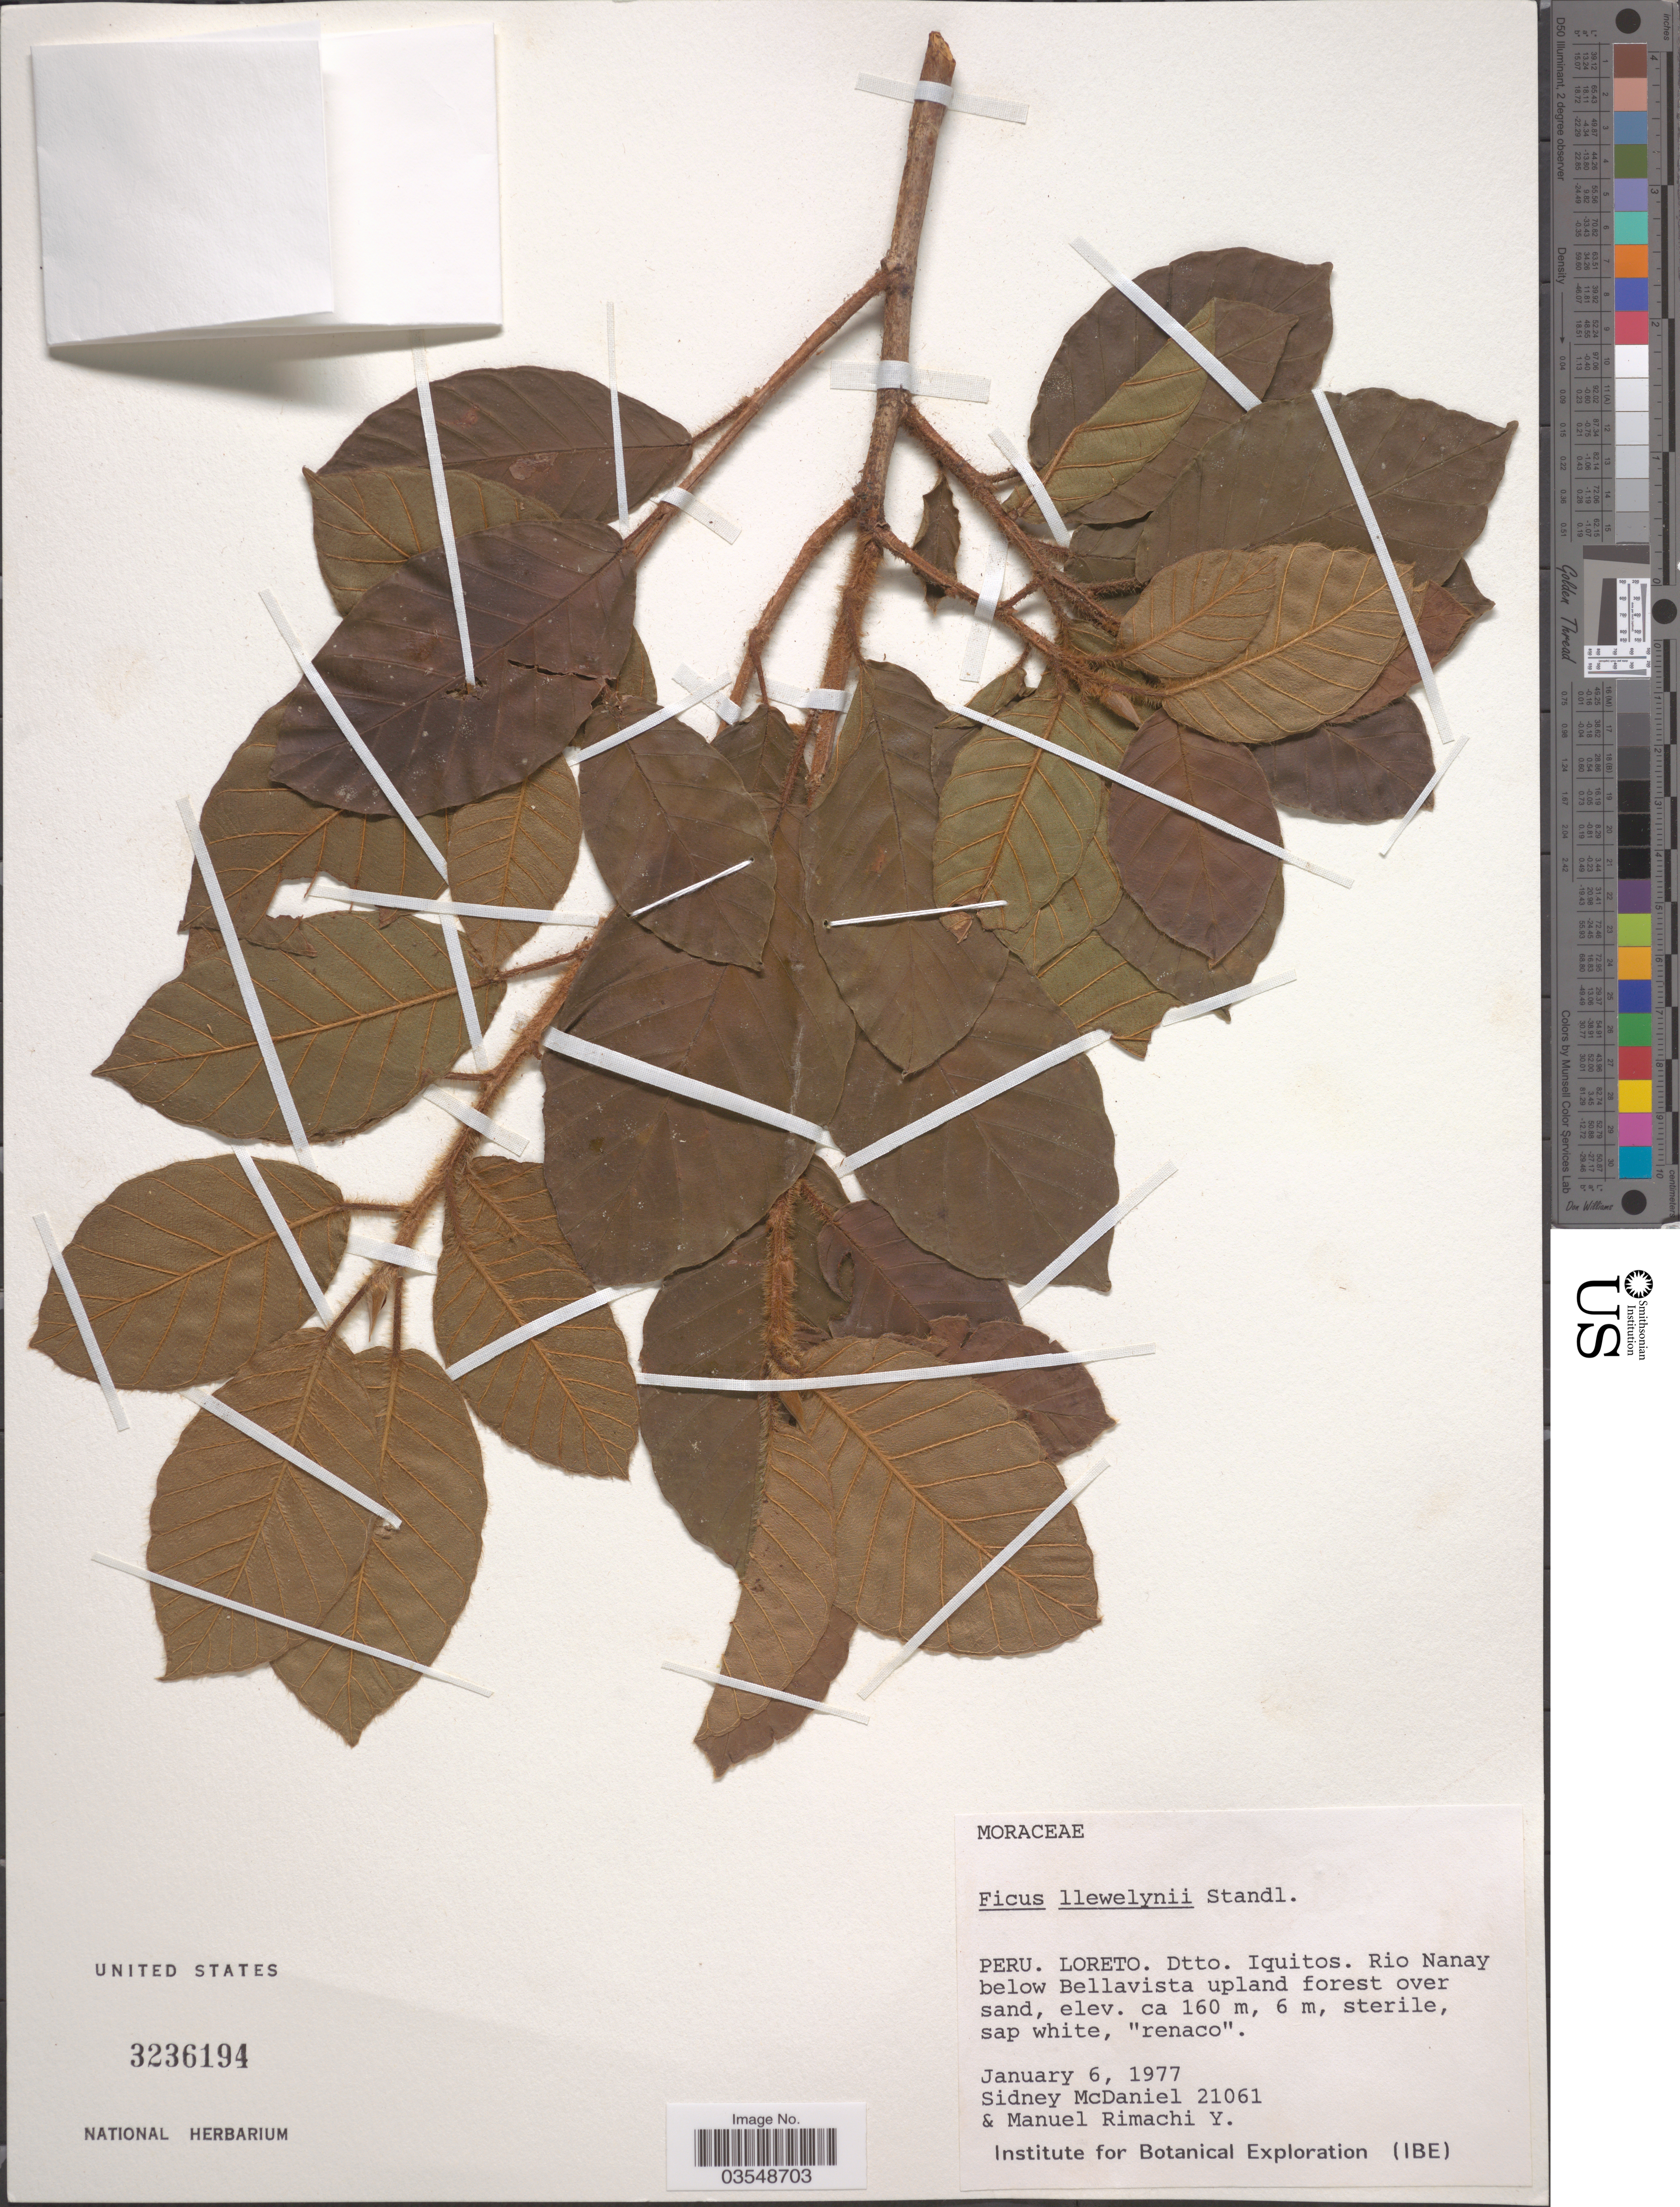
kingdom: Plantae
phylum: Tracheophyta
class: Magnoliopsida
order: Rosales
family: Moraceae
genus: Ficus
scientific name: Ficus llewelynii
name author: Standl.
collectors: S. McDaniel & M. Rimachi Y.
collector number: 21061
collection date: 1977-01-06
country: Peru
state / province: Loreto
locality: Dtto. Iquitos. Rio Nanay below Bellavista upland forest over sand.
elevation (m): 160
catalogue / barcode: US 3236194